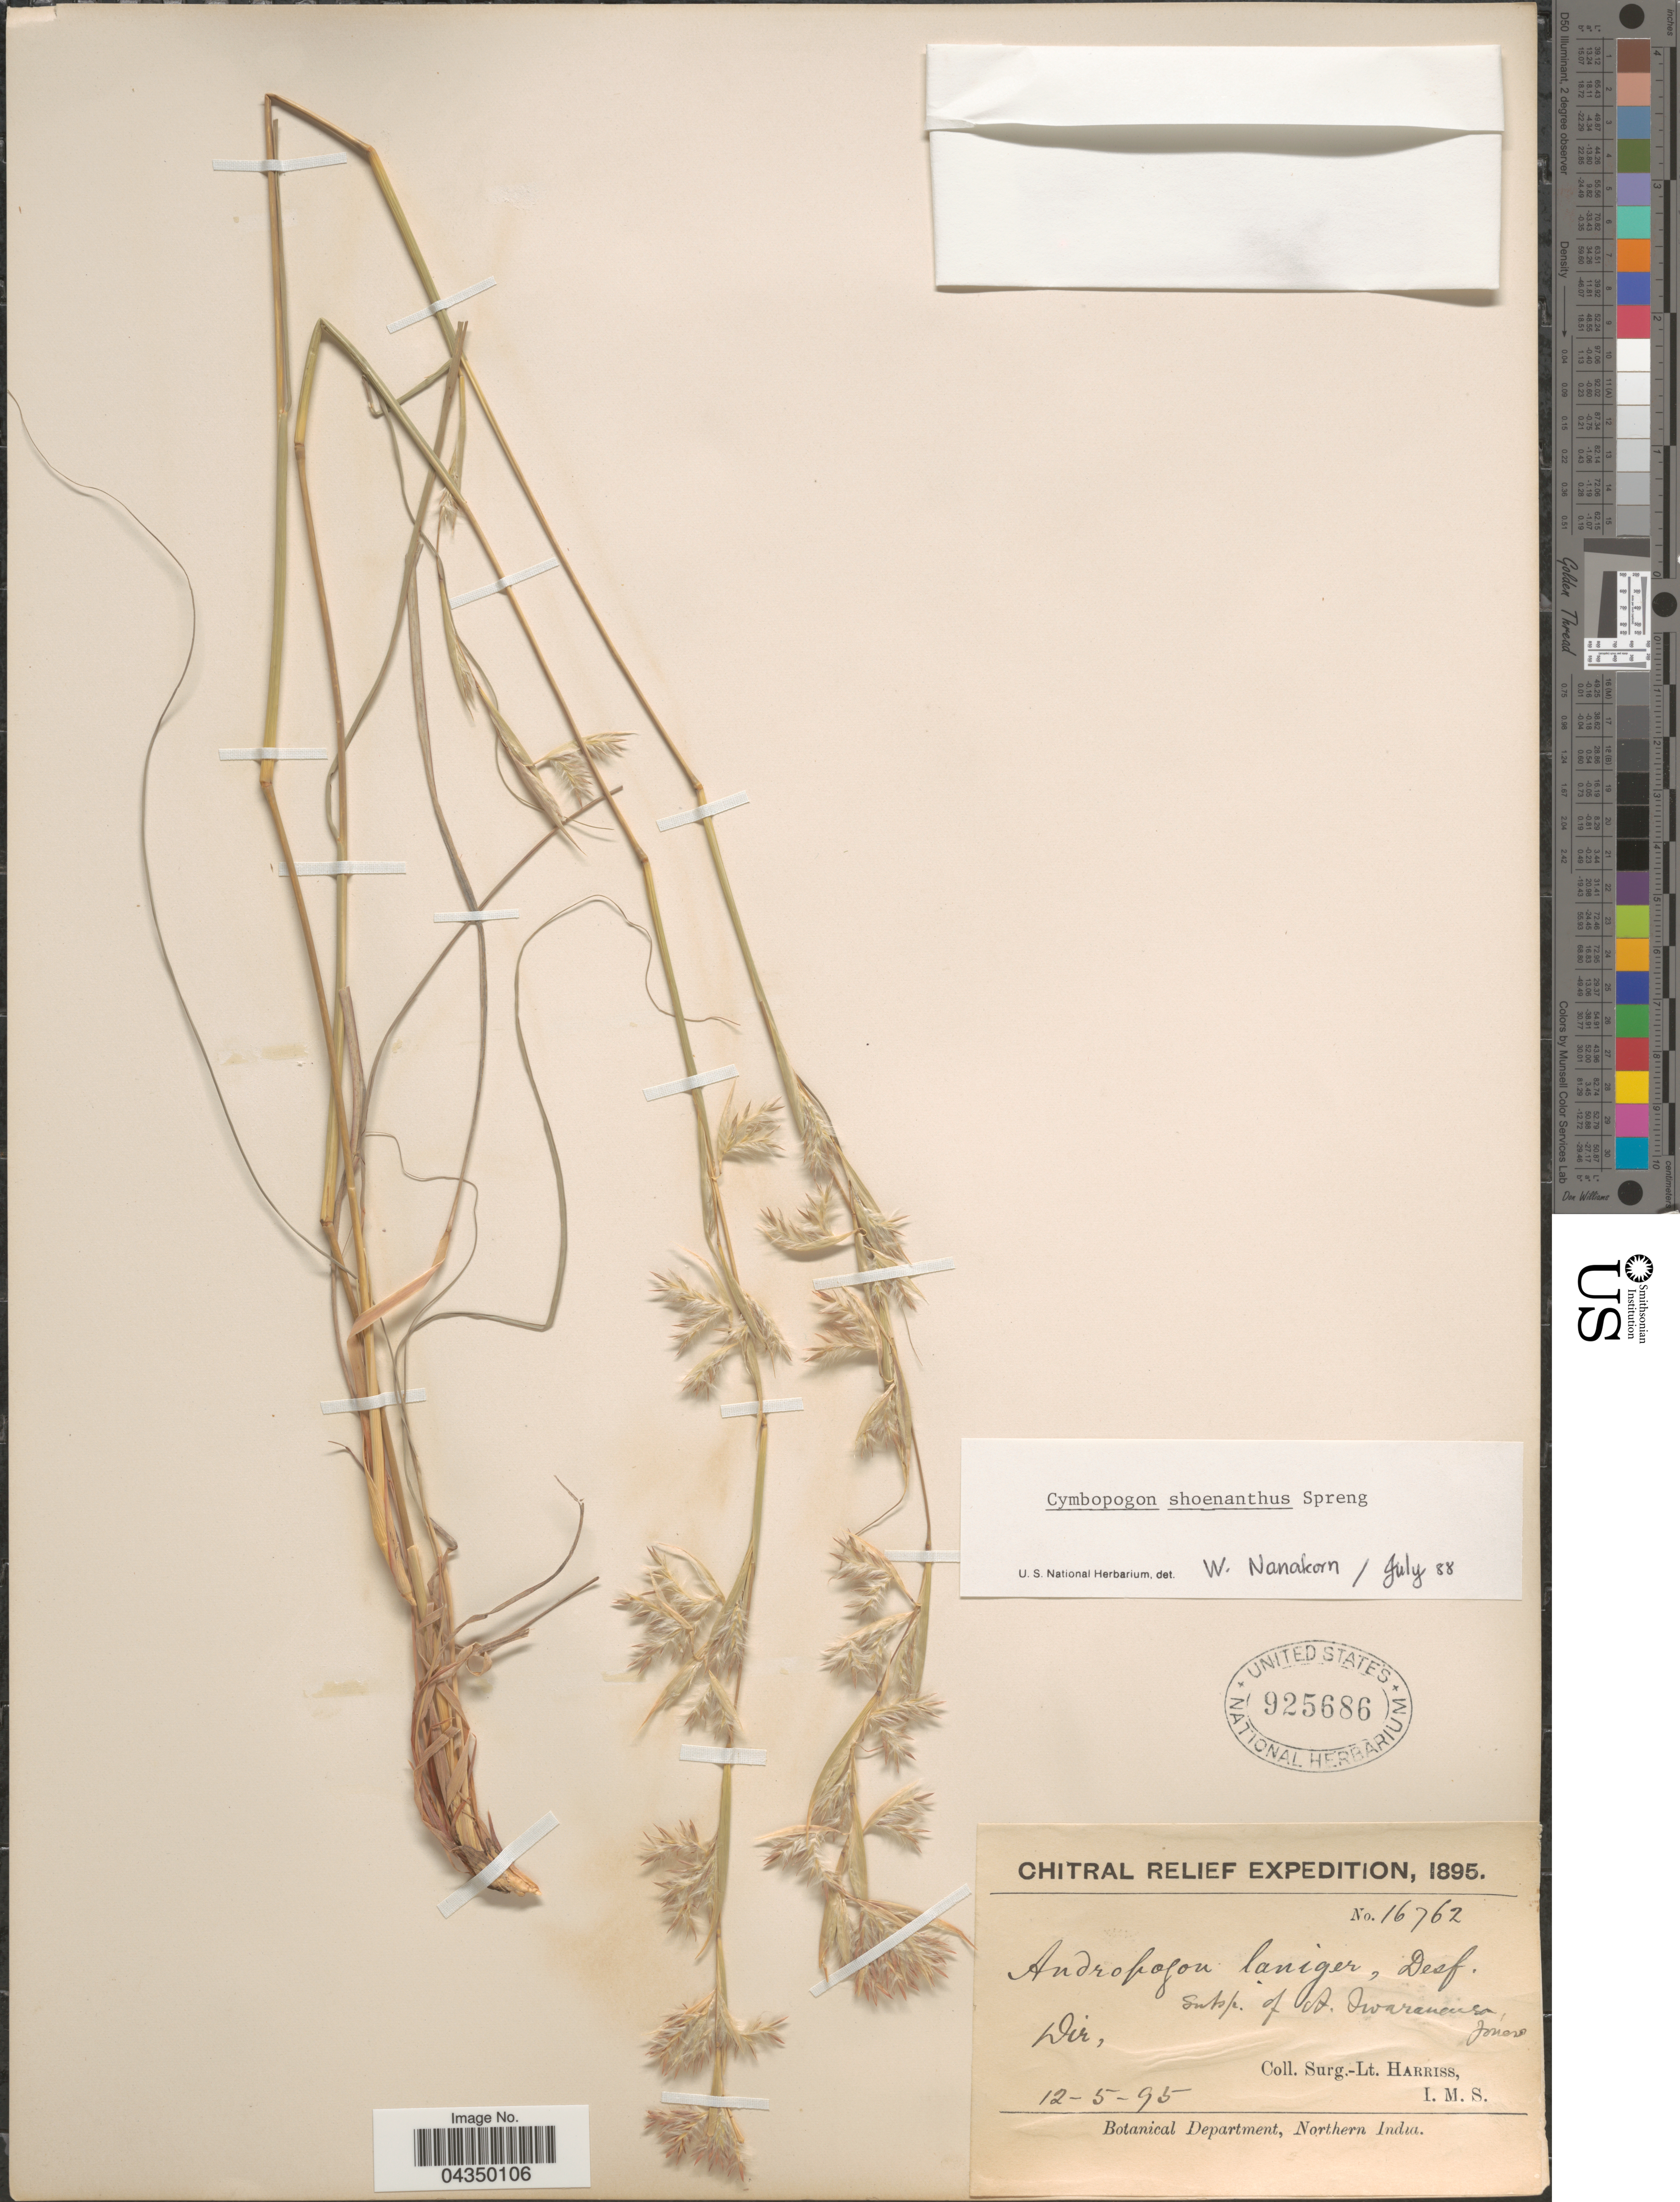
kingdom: Plantae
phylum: Tracheophyta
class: Liliopsida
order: Poales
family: Poaceae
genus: Cymbopogon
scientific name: Cymbopogon schoenanthus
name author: (L.) Spreng.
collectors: S. A. Harris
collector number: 16762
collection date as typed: Transcribed d/m/y: 12/5/95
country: Pakistan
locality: Chitral Relief Expedition, 1895. Dir. Northern India.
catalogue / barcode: US 925686